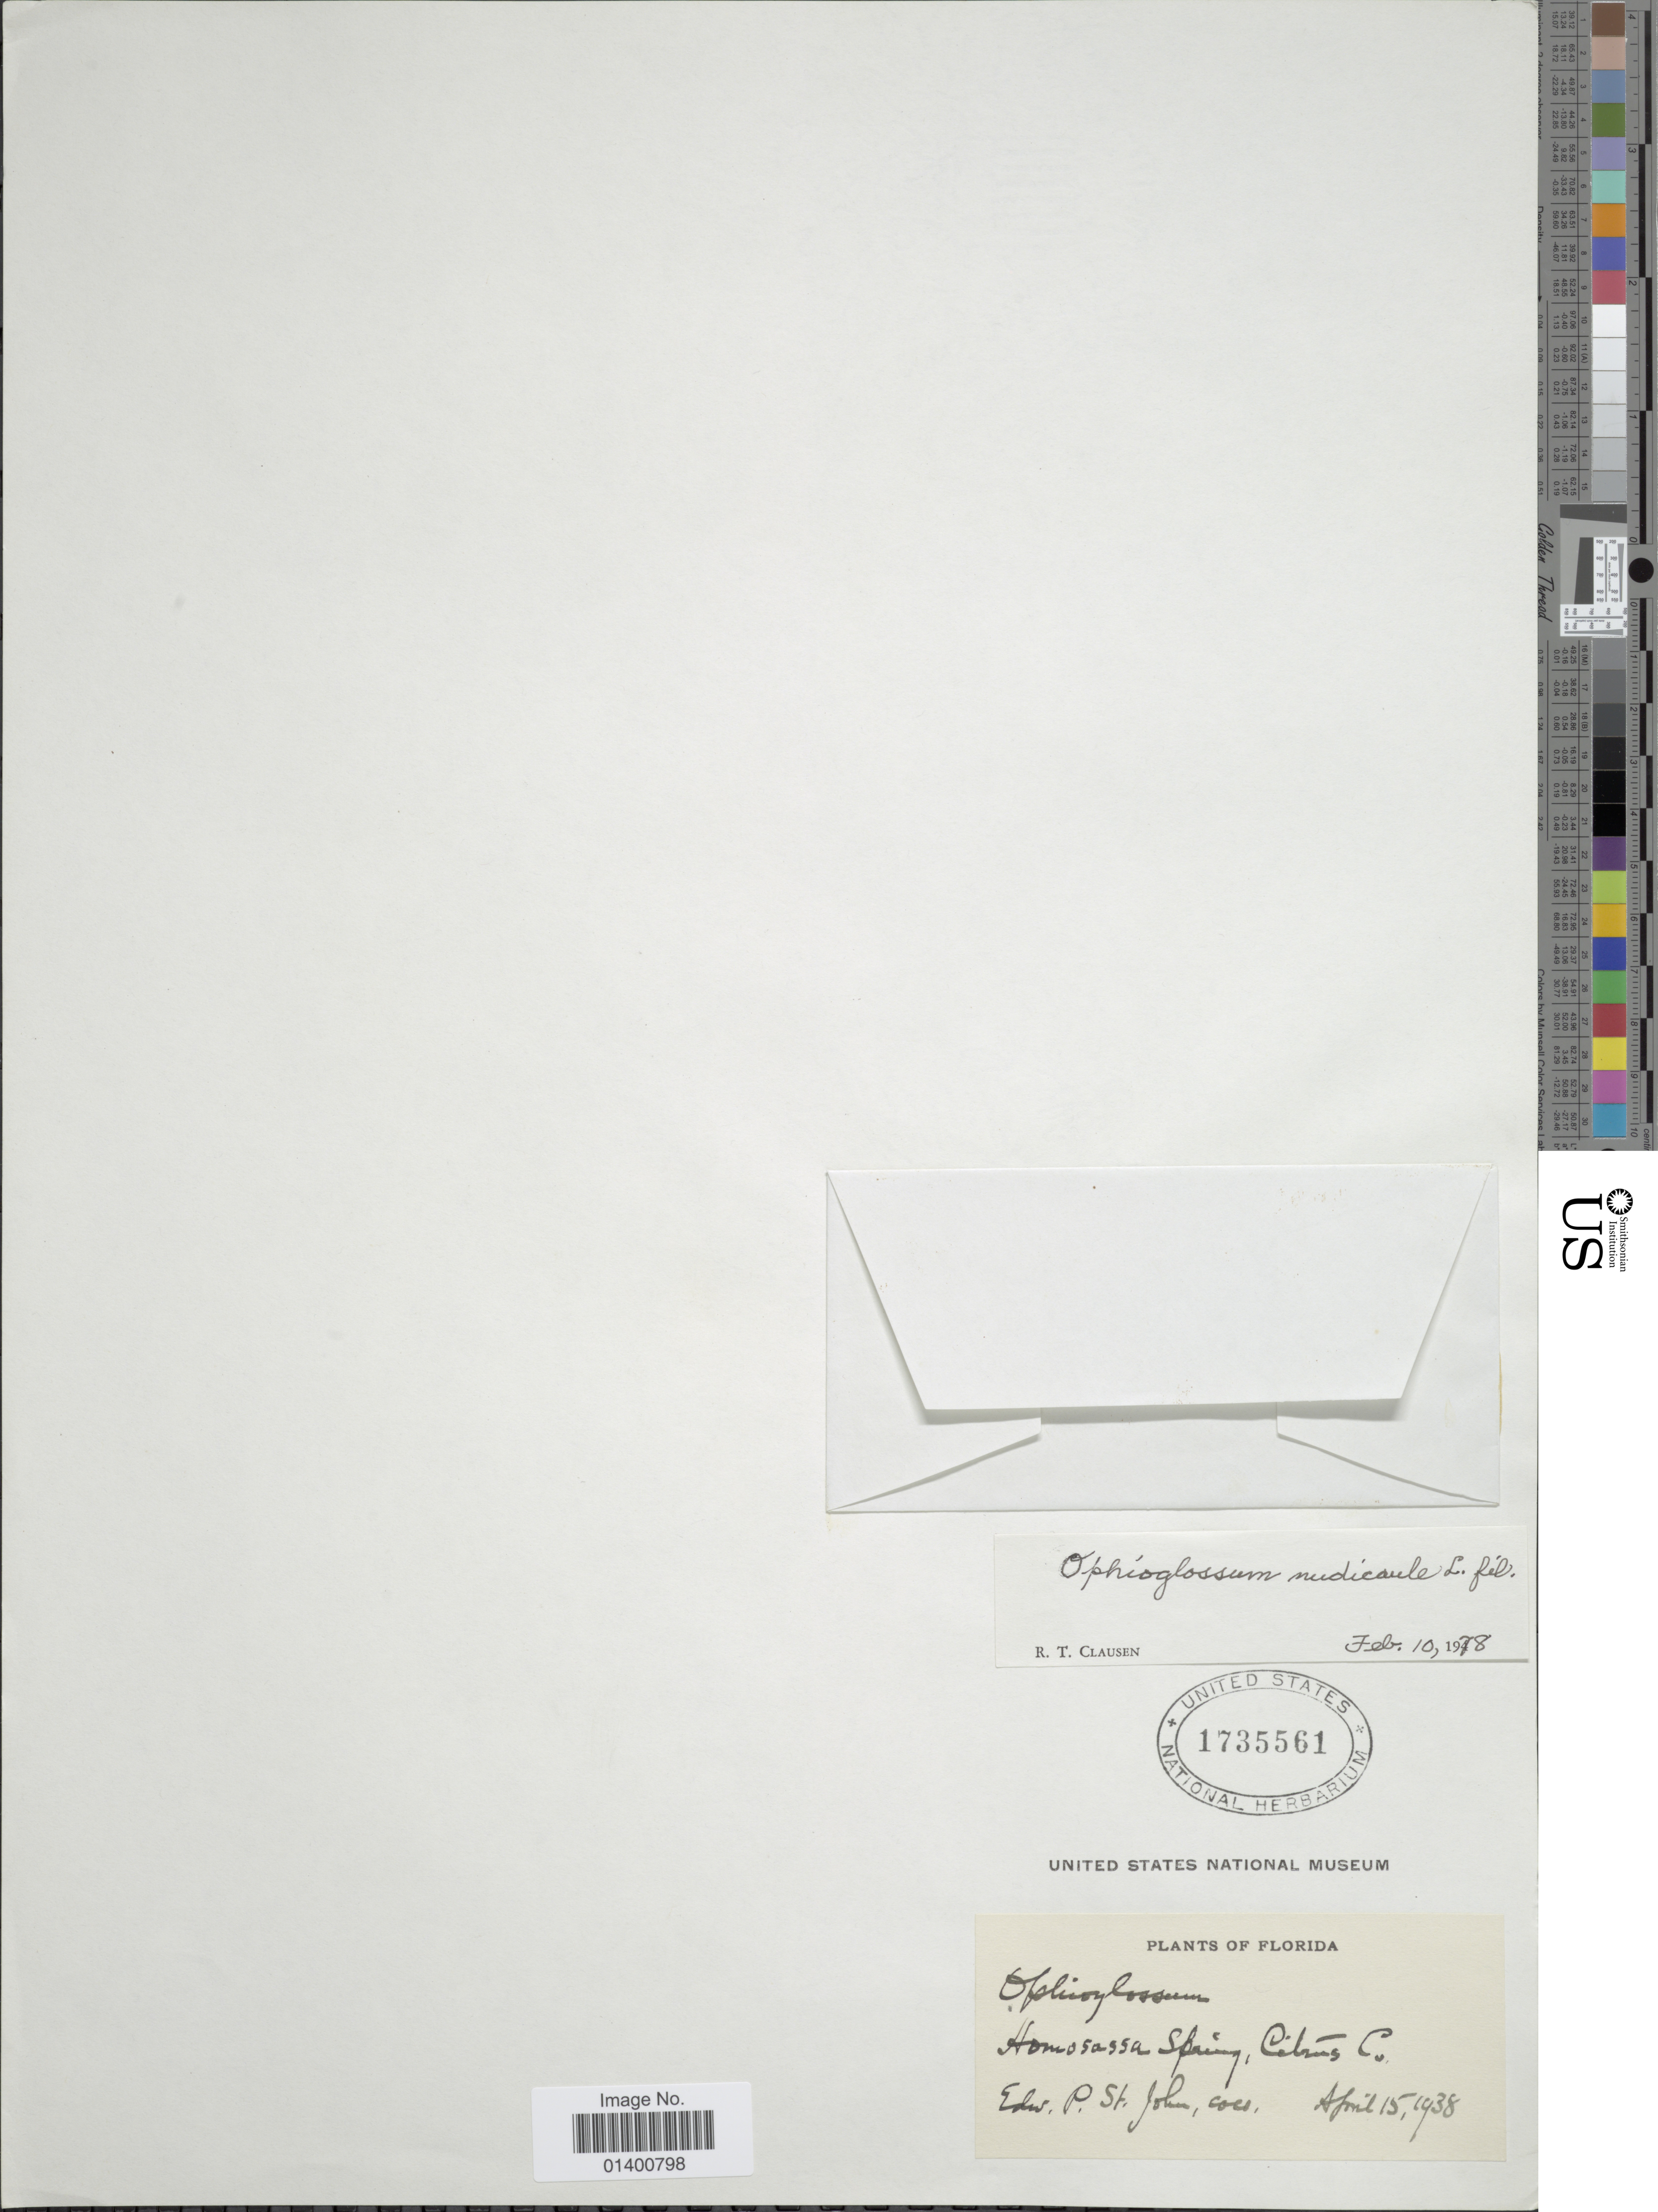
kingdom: Plantae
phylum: Tracheophyta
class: Polypodiopsida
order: Ophioglossales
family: Ophioglossaceae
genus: Ophioglossum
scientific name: Ophioglossum nudicaule var. tenerum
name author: (Mett. ex Prantl) R.T. Clausen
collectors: E. P. St. John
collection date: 1938-04-15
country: United States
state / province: Florida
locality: Homosassa Spring, Citrus Co.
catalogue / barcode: US 1735561